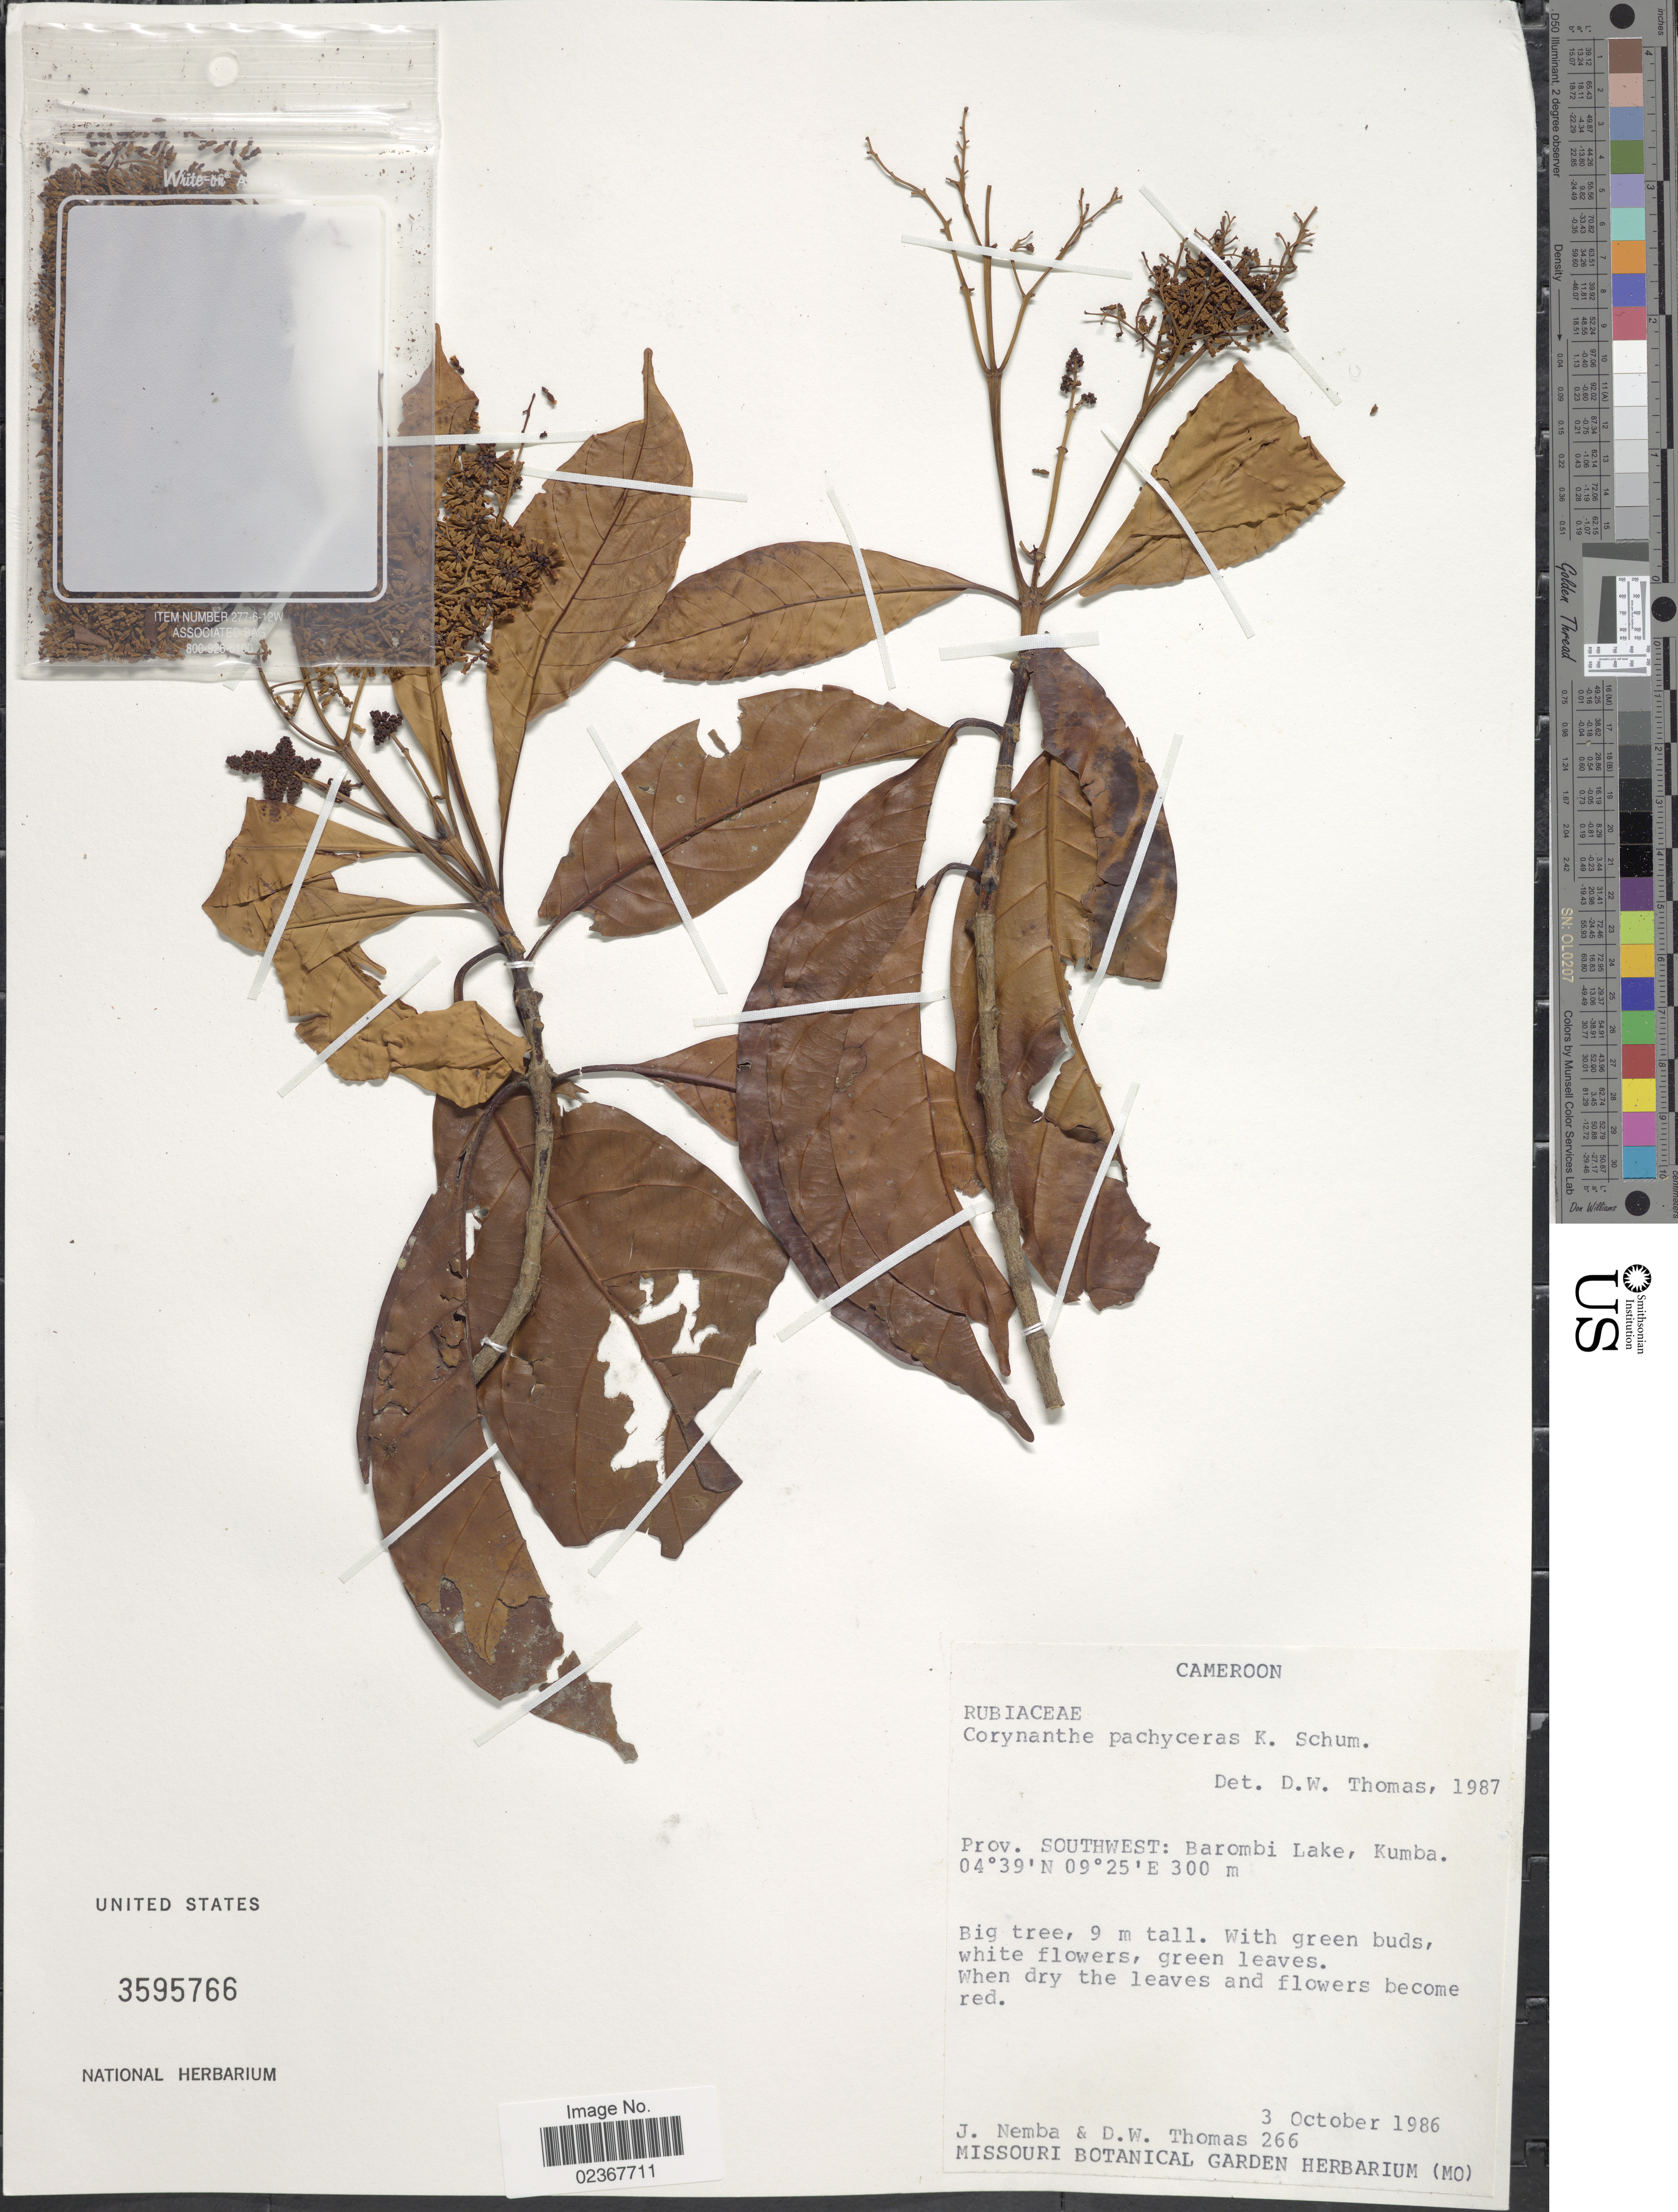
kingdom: Plantae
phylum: Tracheophyta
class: Magnoliopsida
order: Gentianales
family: Rubiaceae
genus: Corynanthe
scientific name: Corynanthe pachyceras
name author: K. Schum.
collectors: J. Nemba & D. W. Thomas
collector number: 266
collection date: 1986-10-03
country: Cameroon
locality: Prov. Southwest: Barombi Lake, Kumba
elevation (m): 300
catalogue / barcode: US 3595766